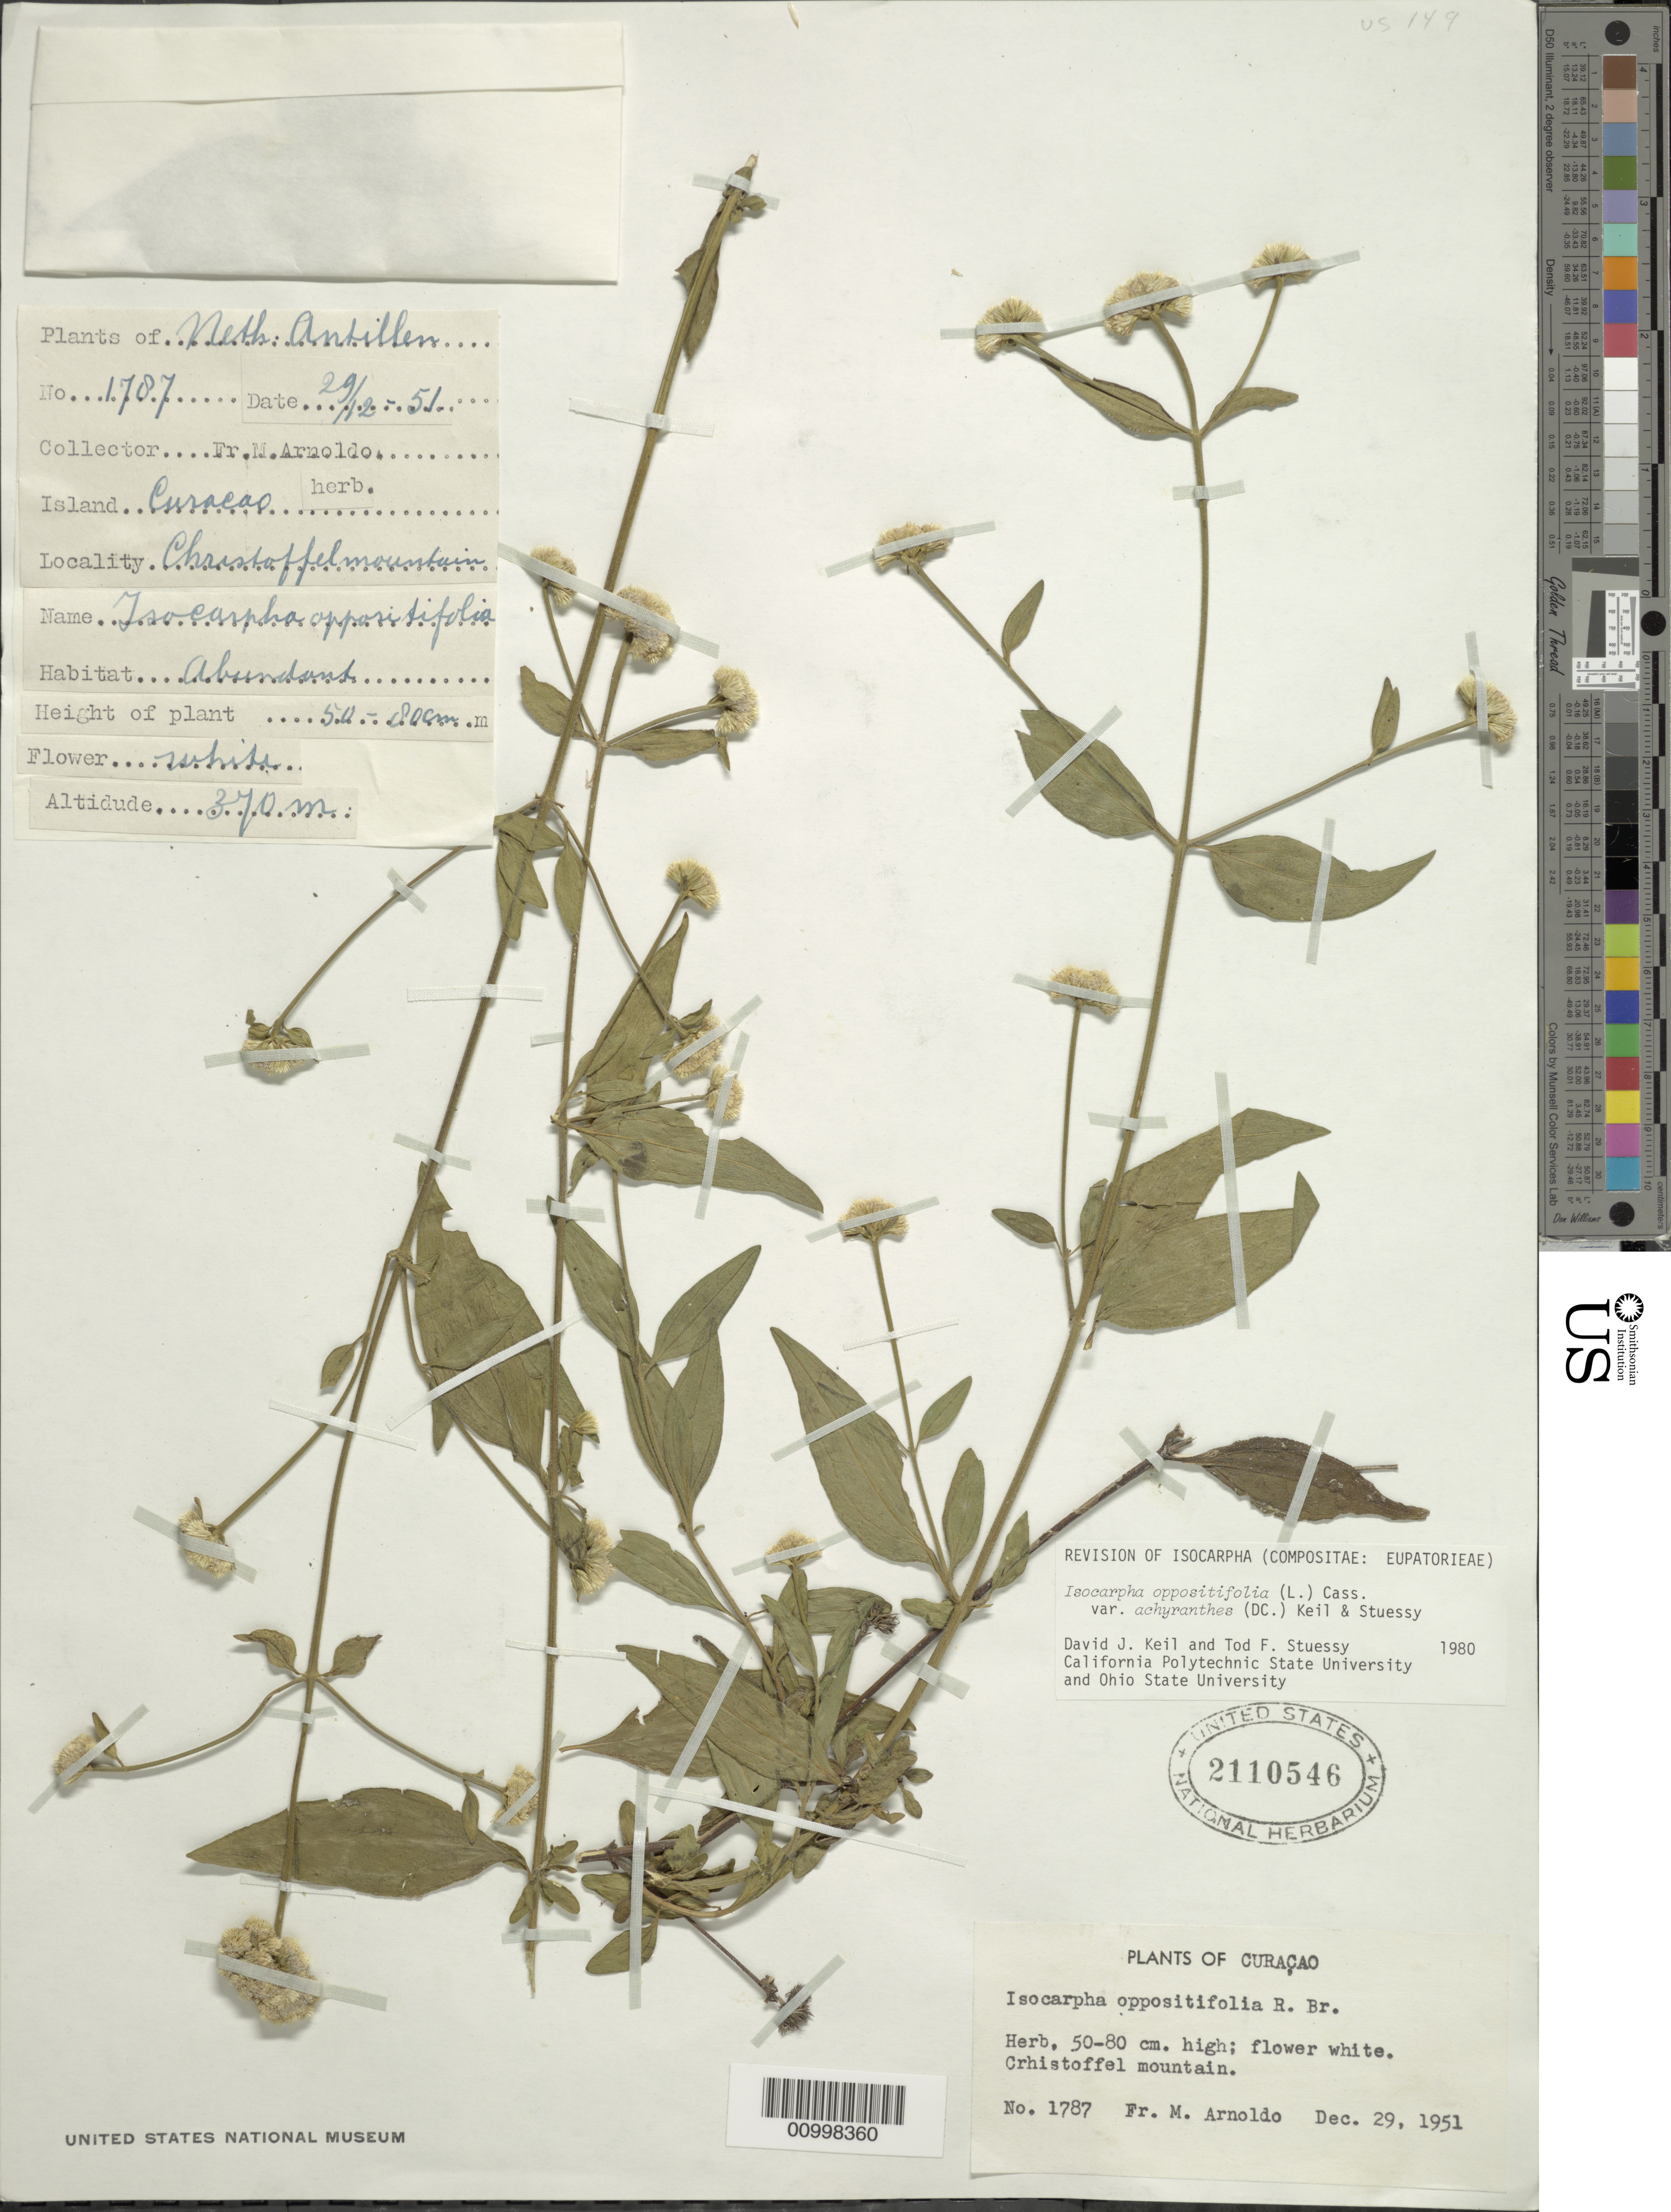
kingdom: Plantae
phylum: Tracheophyta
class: Magnoliopsida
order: Asterales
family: Asteraceae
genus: Isocarpha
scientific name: Isocarpha oppositifolia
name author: (L.) Cass.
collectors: N. Arnoldo-Broeders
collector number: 1787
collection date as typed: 29 Dec 1951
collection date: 1951-12-29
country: Curaçao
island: Curaçao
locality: Christoffel mountain.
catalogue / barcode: US 2110546